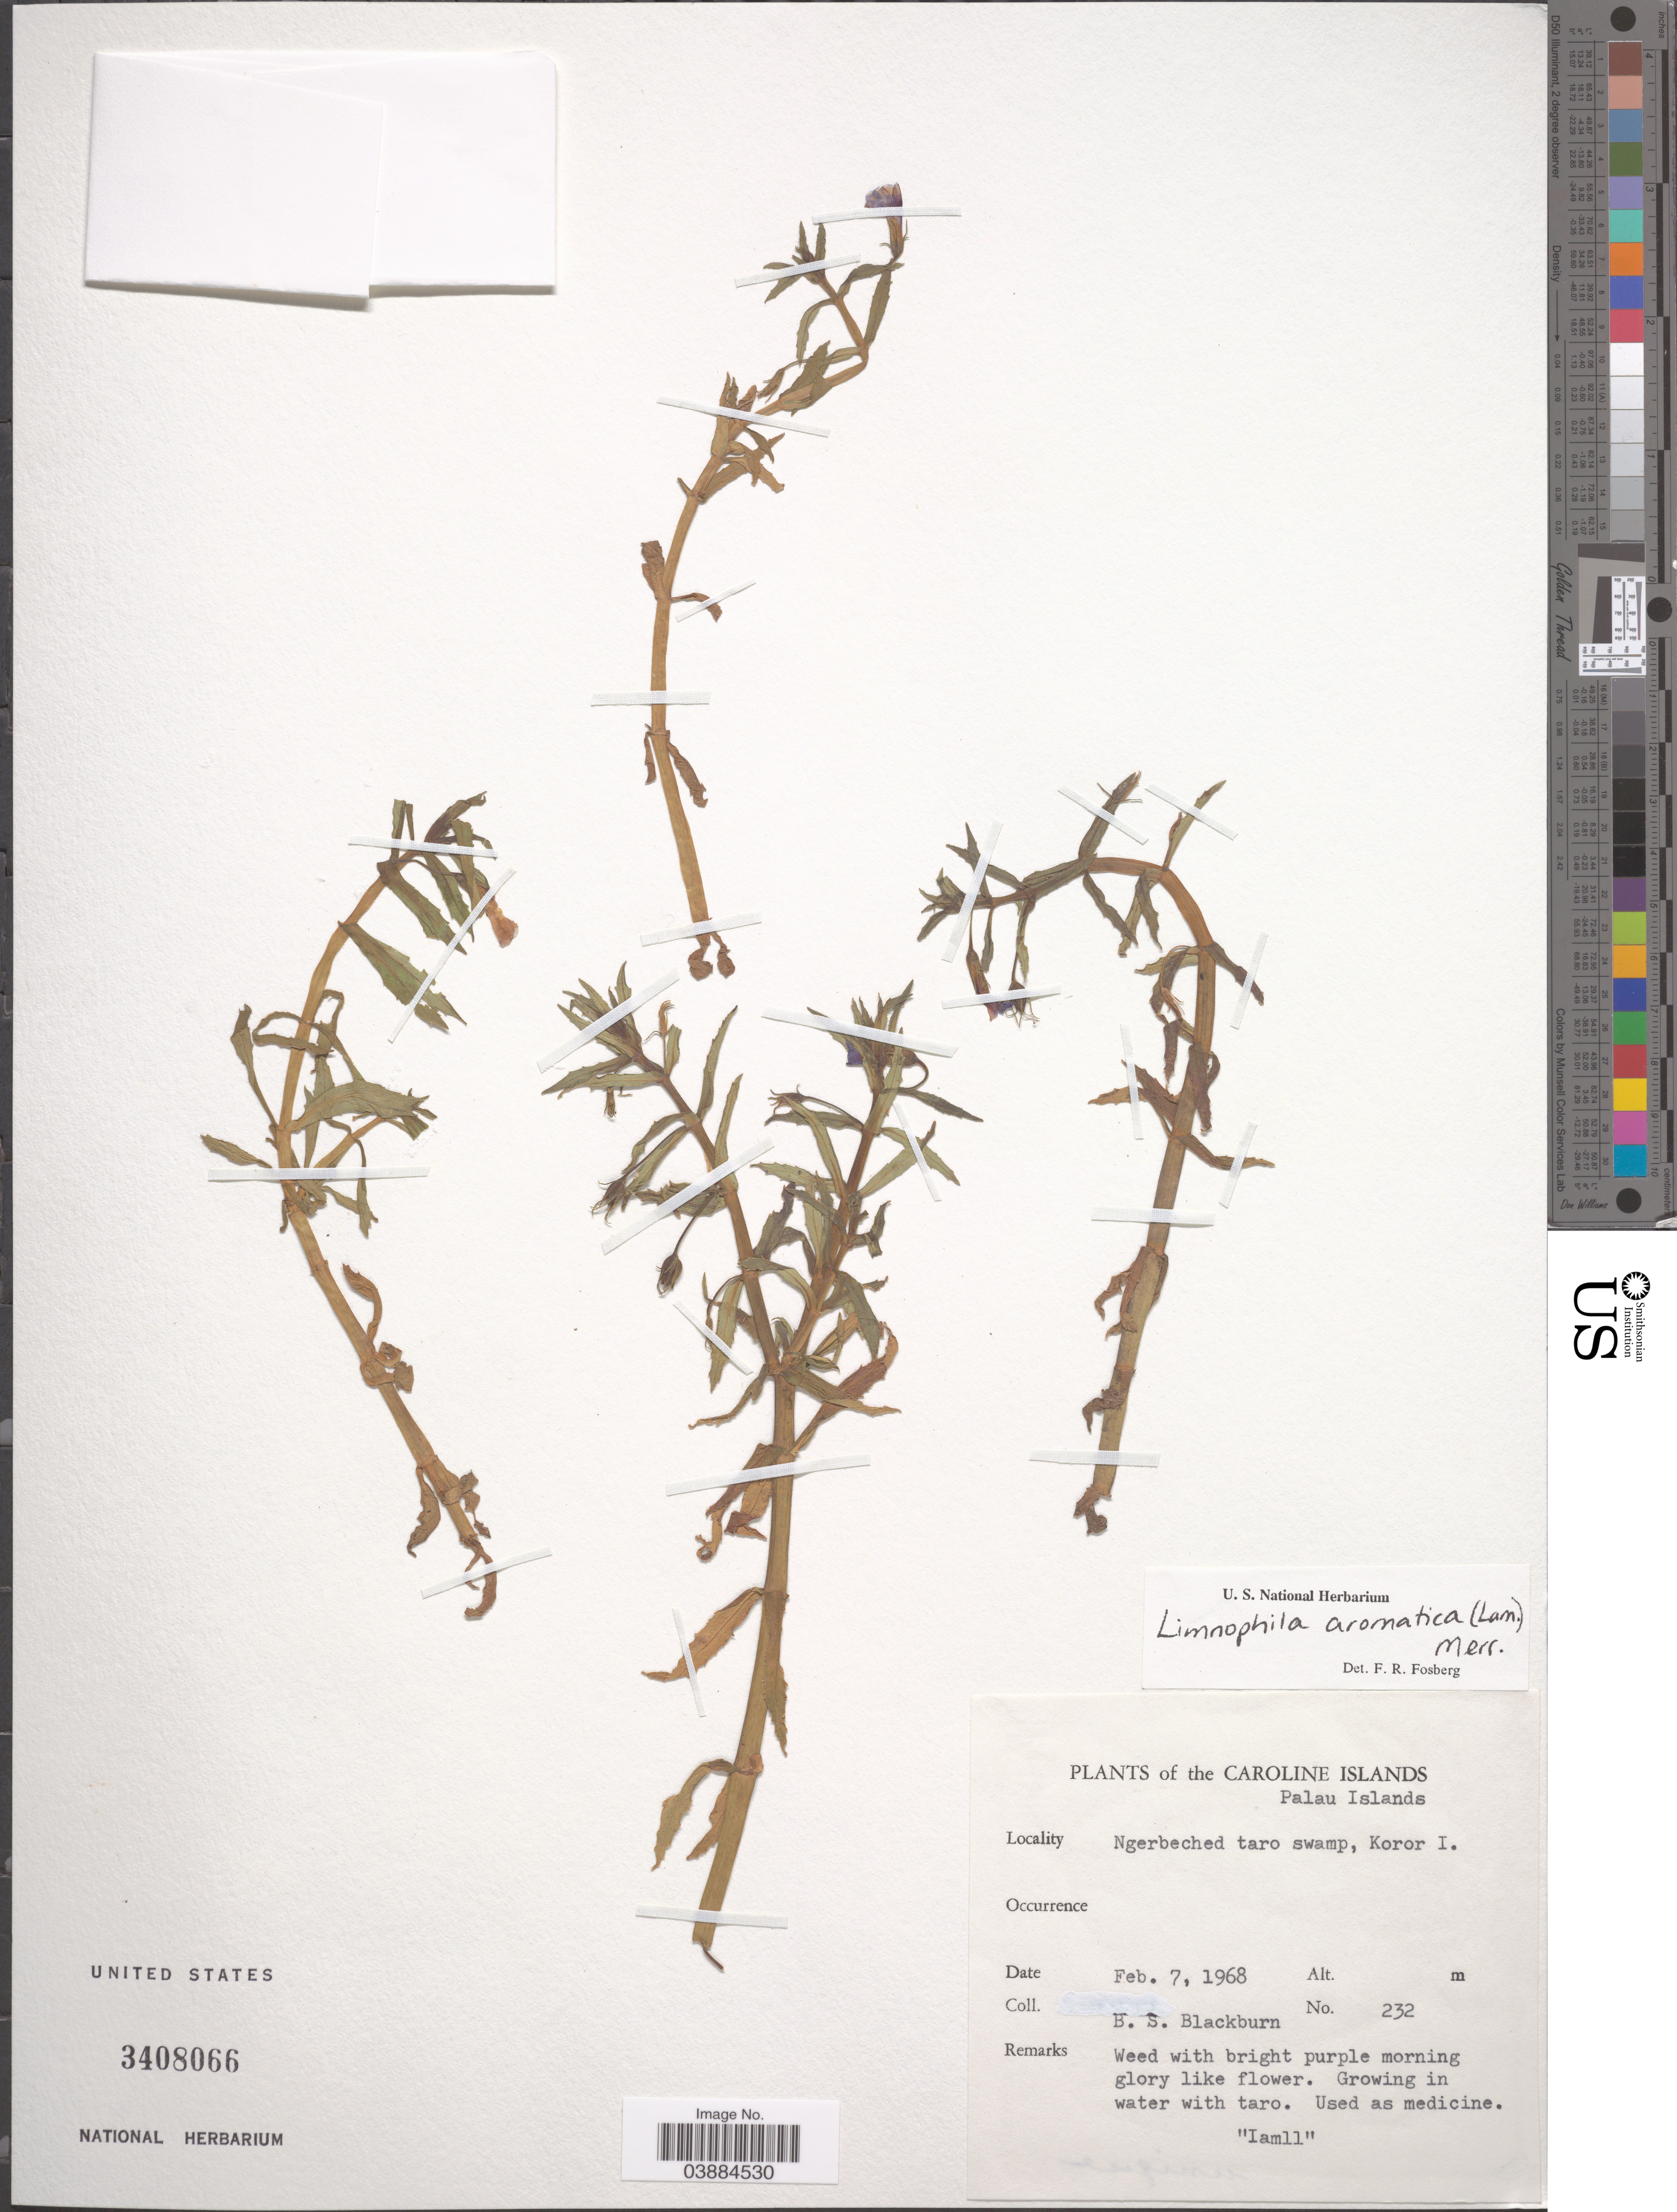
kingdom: Plantae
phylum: Tracheophyta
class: Magnoliopsida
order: Lamiales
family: Plantaginaceae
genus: Limnophila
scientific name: Limnophila aromatica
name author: (Lam.) Merr.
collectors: B. S. Blackburn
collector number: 232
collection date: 1968-02-07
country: Palau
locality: The Caroline Islands. Palau Islands. Ngerbeched taro swamp, Koror I.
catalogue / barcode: US 3408066